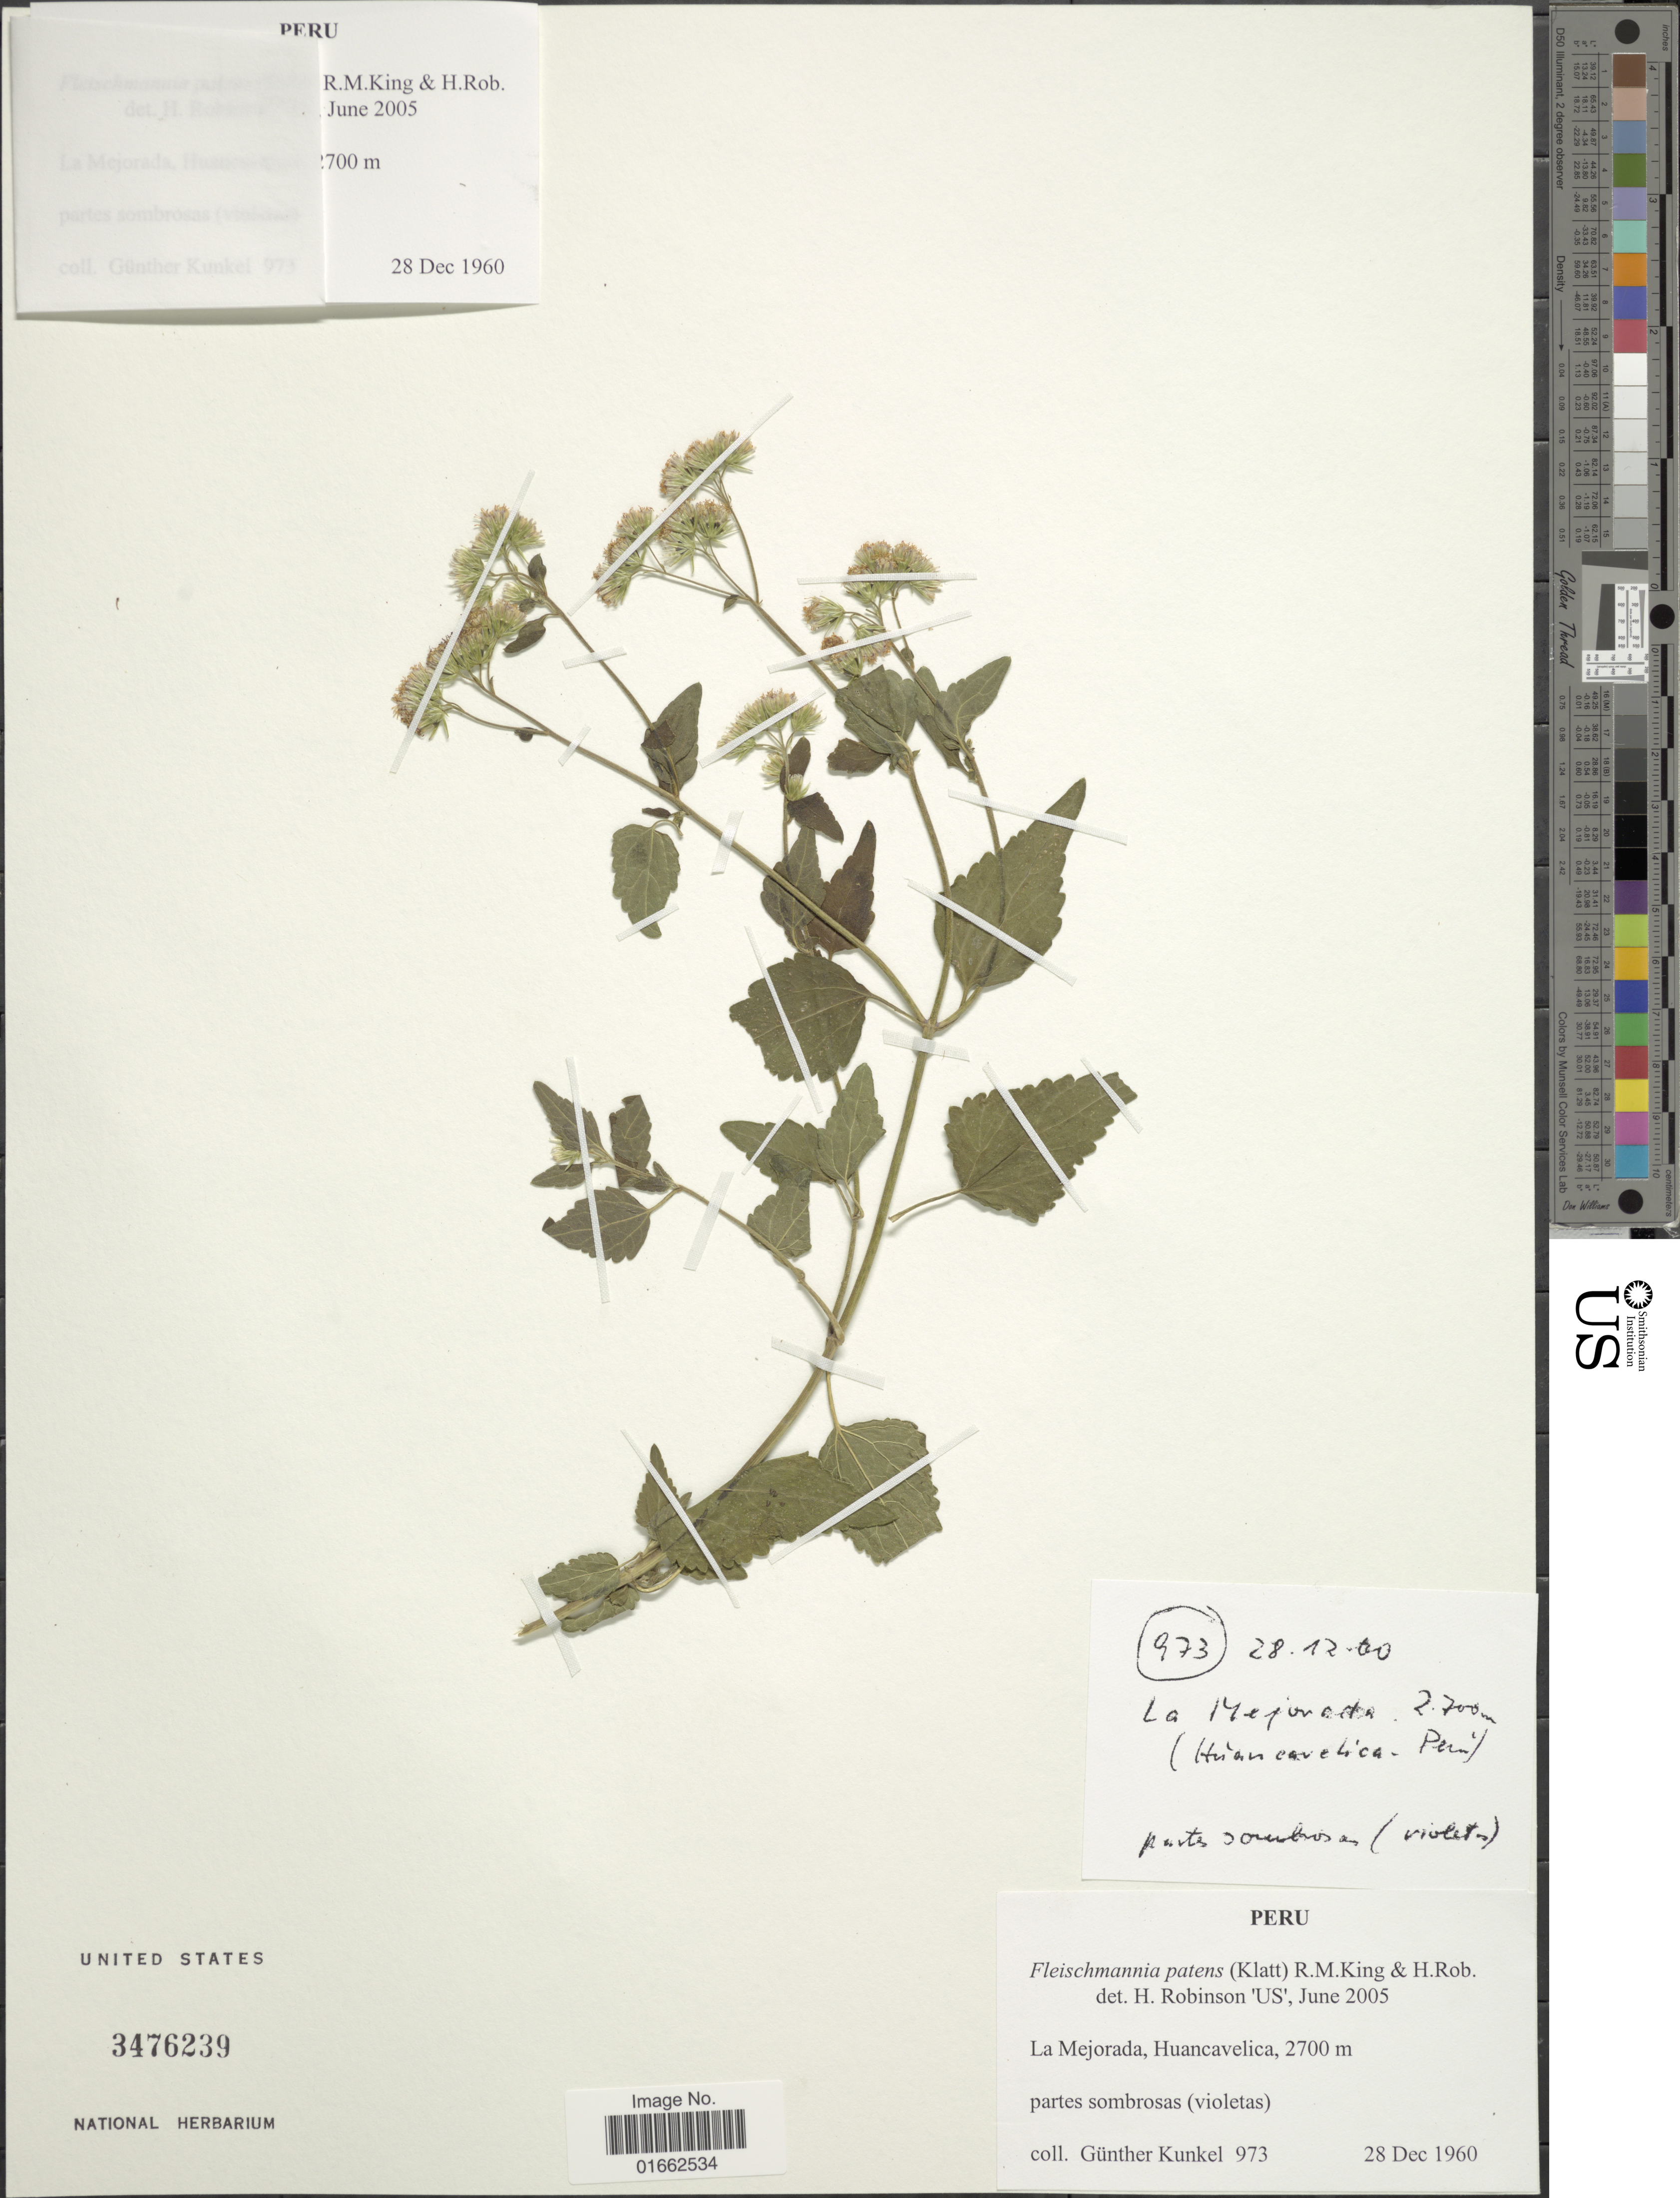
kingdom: Plantae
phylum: Tracheophyta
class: Magnoliopsida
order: Asterales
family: Asteraceae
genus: Fleischmannia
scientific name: Fleischmannia sp.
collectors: G. Kunkel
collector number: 973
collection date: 1960-12-28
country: Peru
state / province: Huancavelica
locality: La Mejorada, Huancavelica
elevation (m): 2700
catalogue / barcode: US 3476239